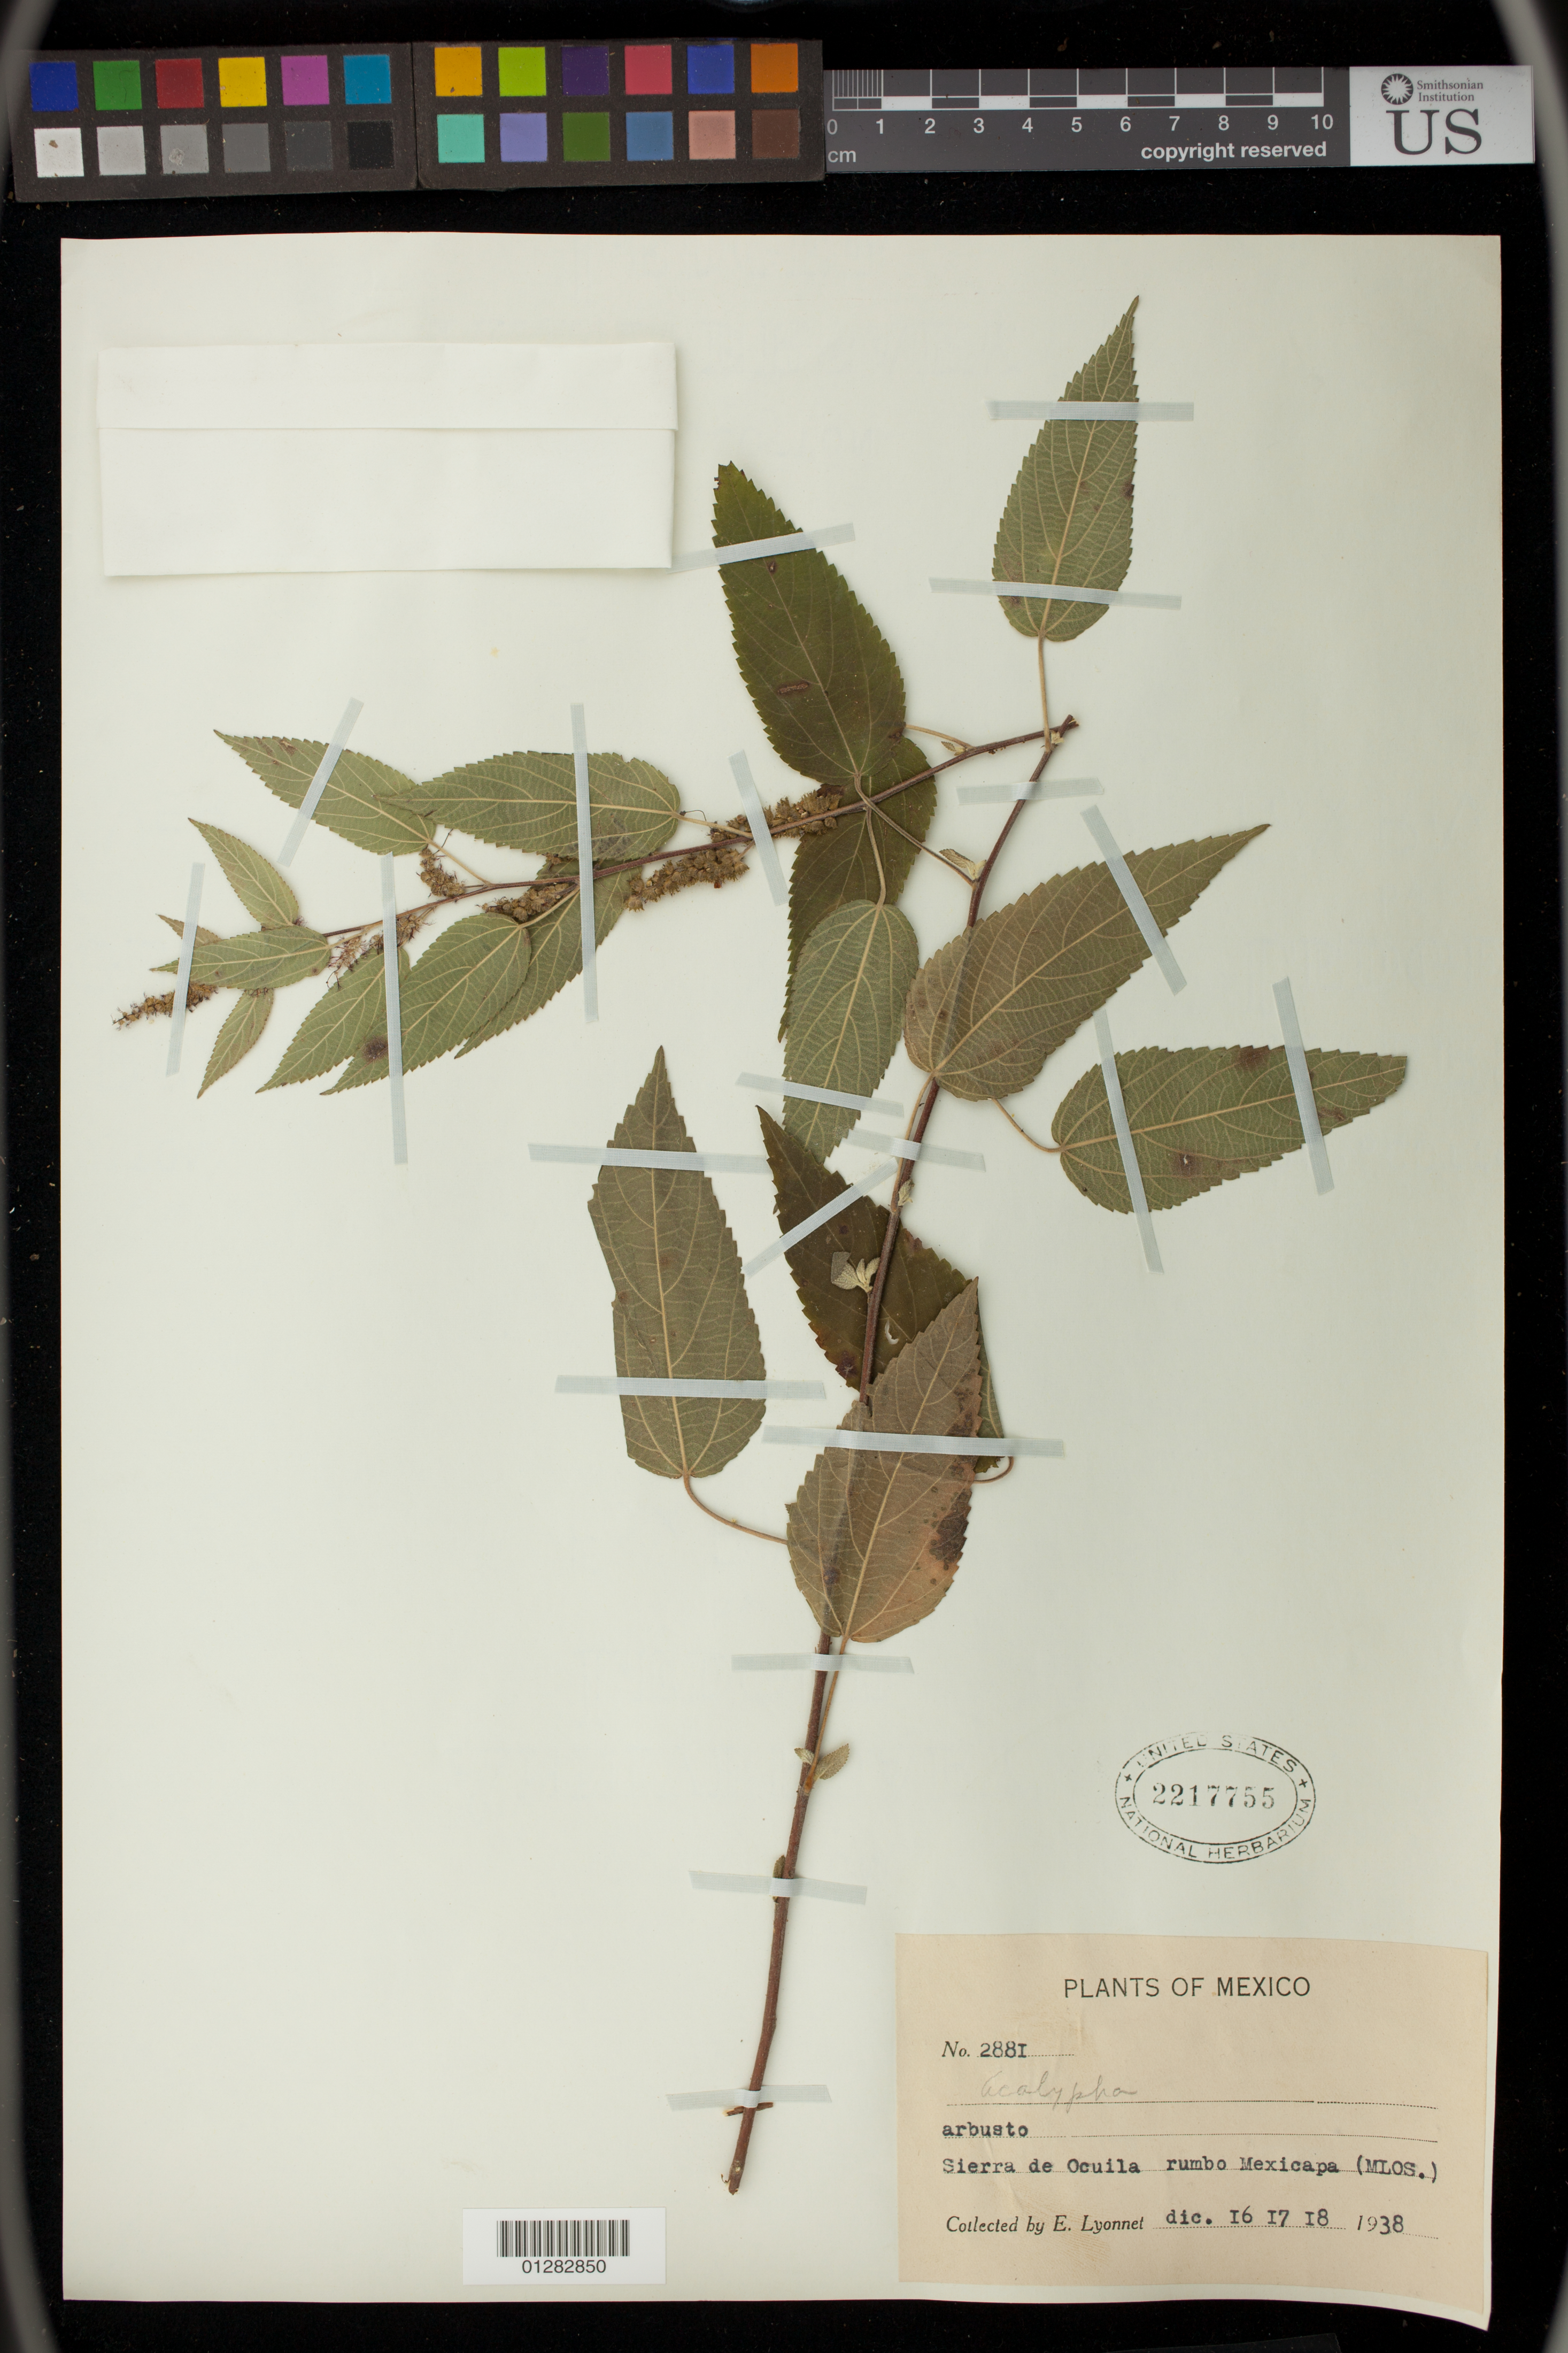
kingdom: Plantae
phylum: Tracheophyta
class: Magnoliopsida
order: Malpighiales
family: Euphorbiaceae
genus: Acalypha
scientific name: Acalypha sp.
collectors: E. Lyonnet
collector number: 288I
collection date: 1938-12-16/1938-12-18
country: Mexico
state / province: Mexico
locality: Sierra de Ocuila, rumbo Mexicapa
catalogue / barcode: US 2217755